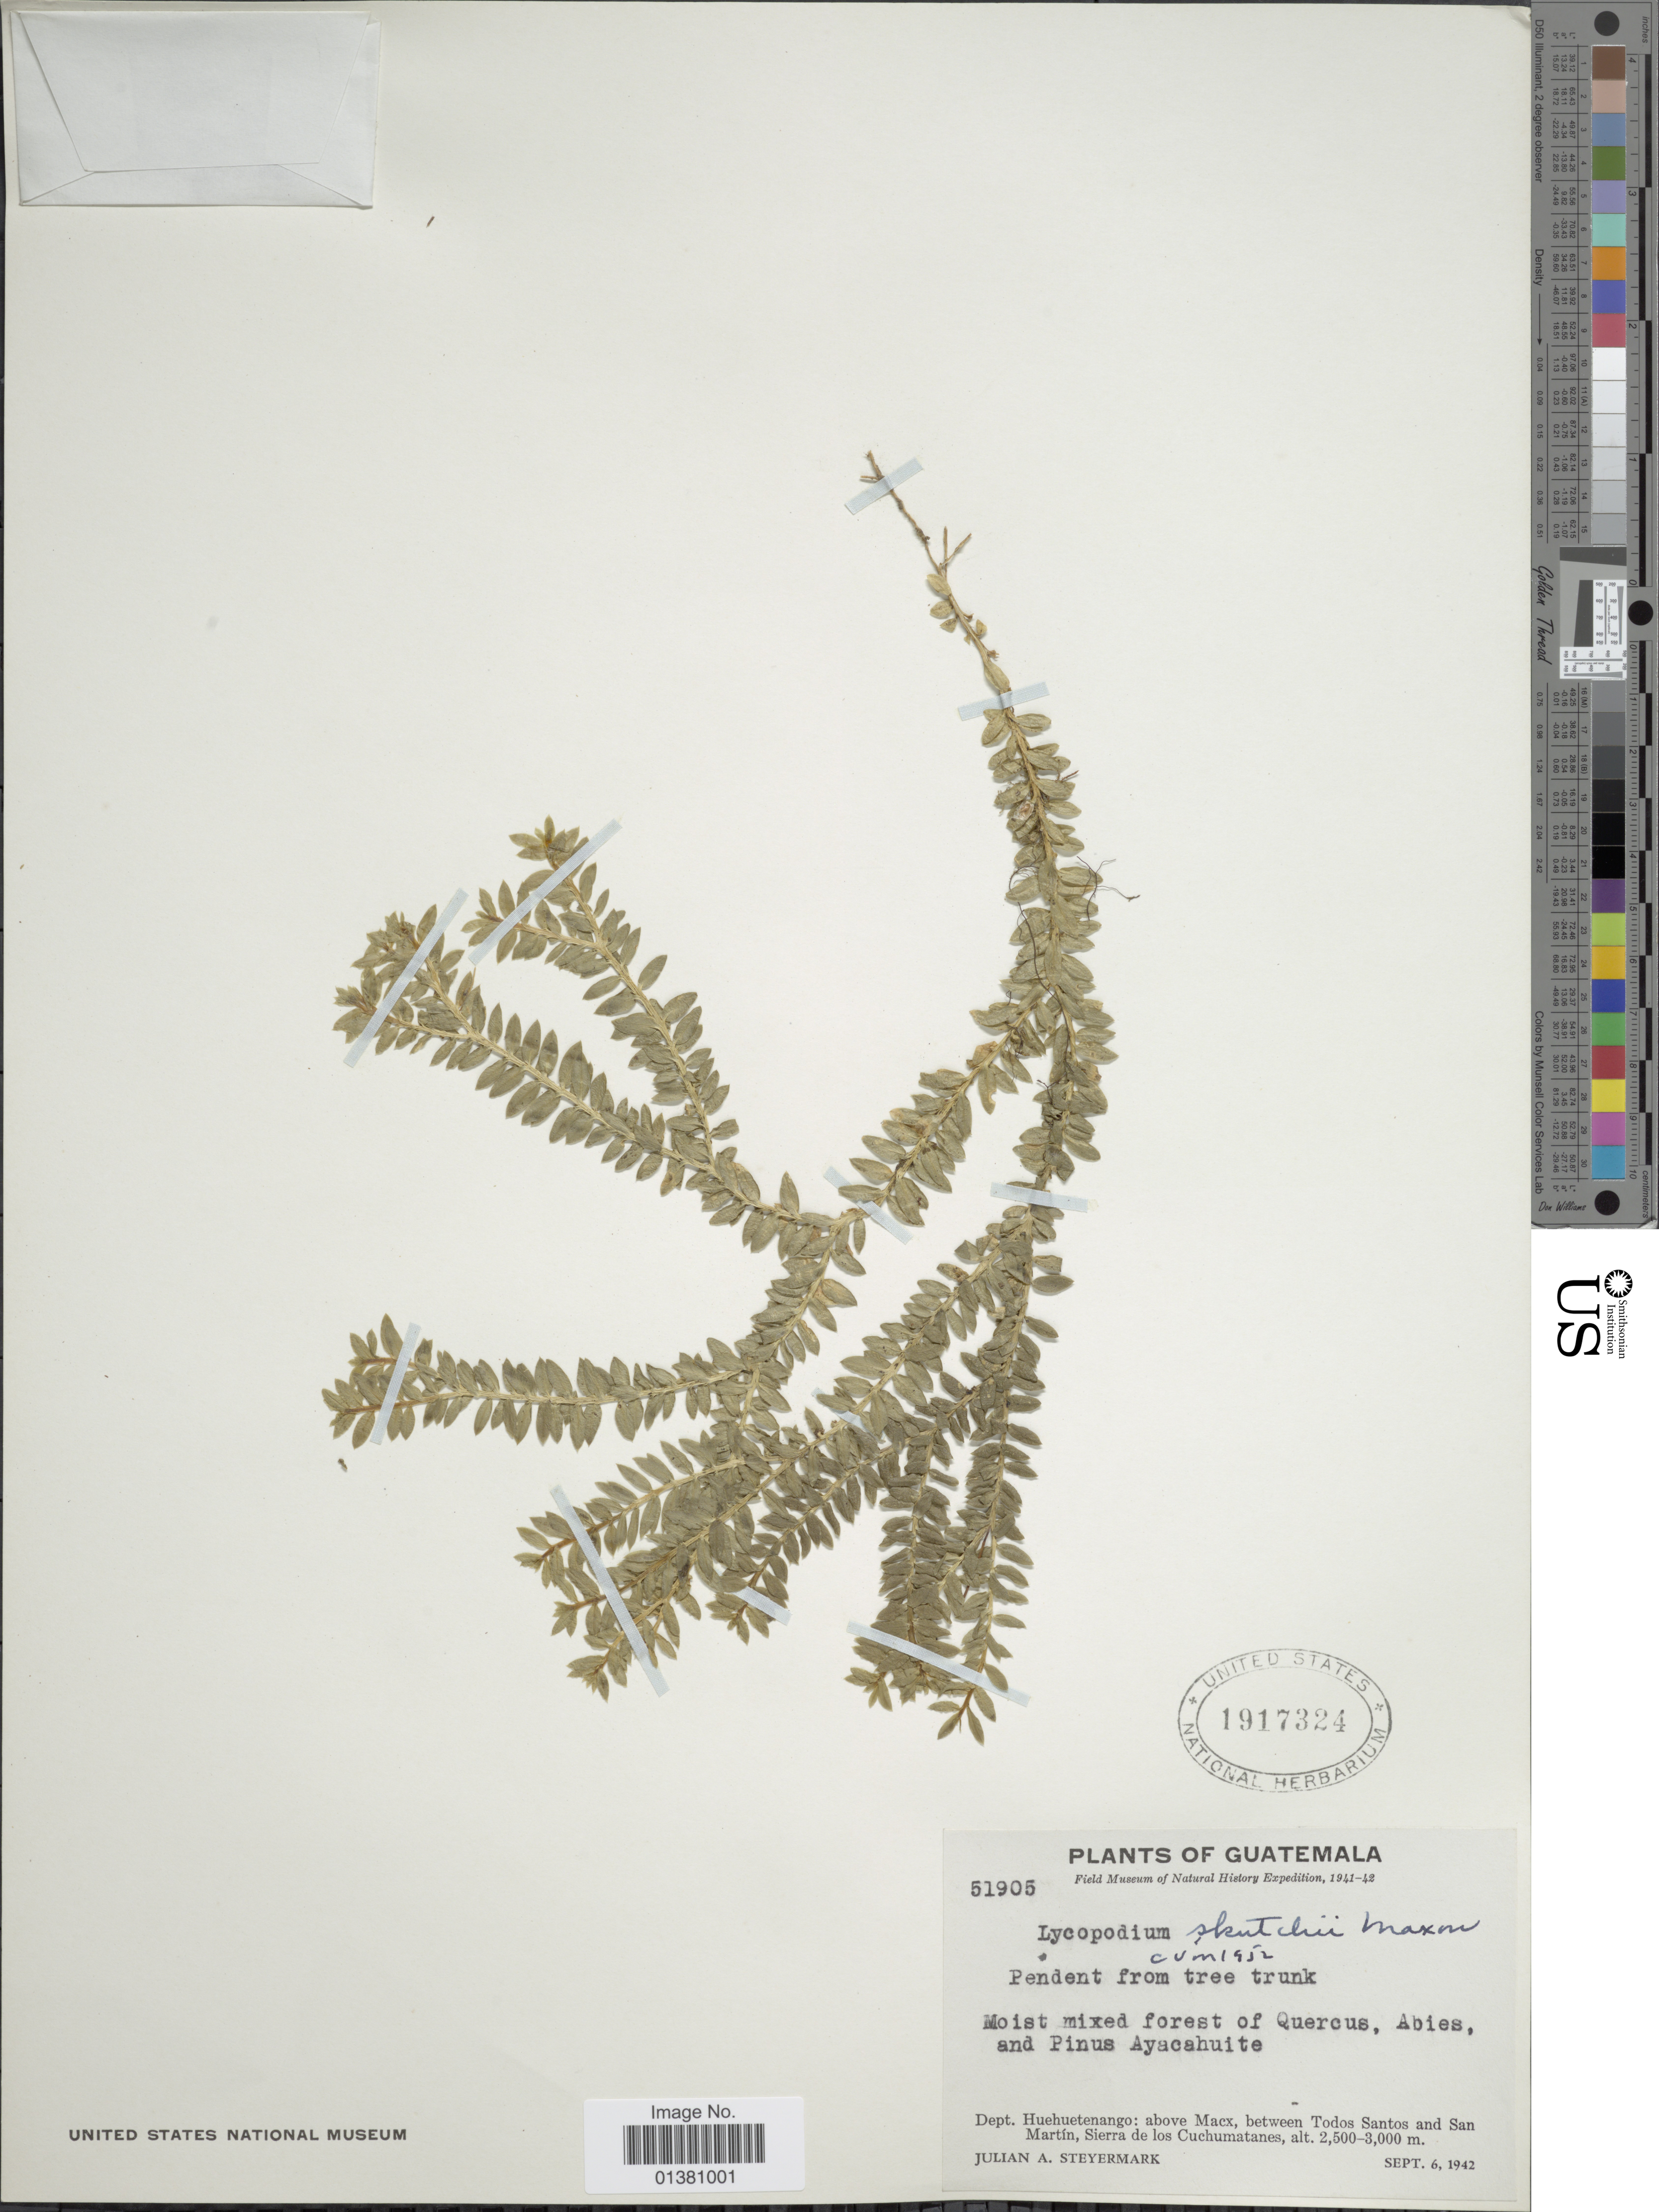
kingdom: Plantae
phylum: Tracheophyta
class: Lycopodiopsida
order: Lycopodiales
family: Lycopodiaceae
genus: Phlegmariurus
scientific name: Phlegmariurus myrsinites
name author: (Lam.) B. Øllg.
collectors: J. Steyermark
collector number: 1917324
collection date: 1942-09-06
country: Guatemala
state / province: Huehuetenango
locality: Dept Huehuetenango: above Macx, between Todos Santos and San Martí,Sierra de los Cuchumatanes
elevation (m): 2500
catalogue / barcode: US 1917324